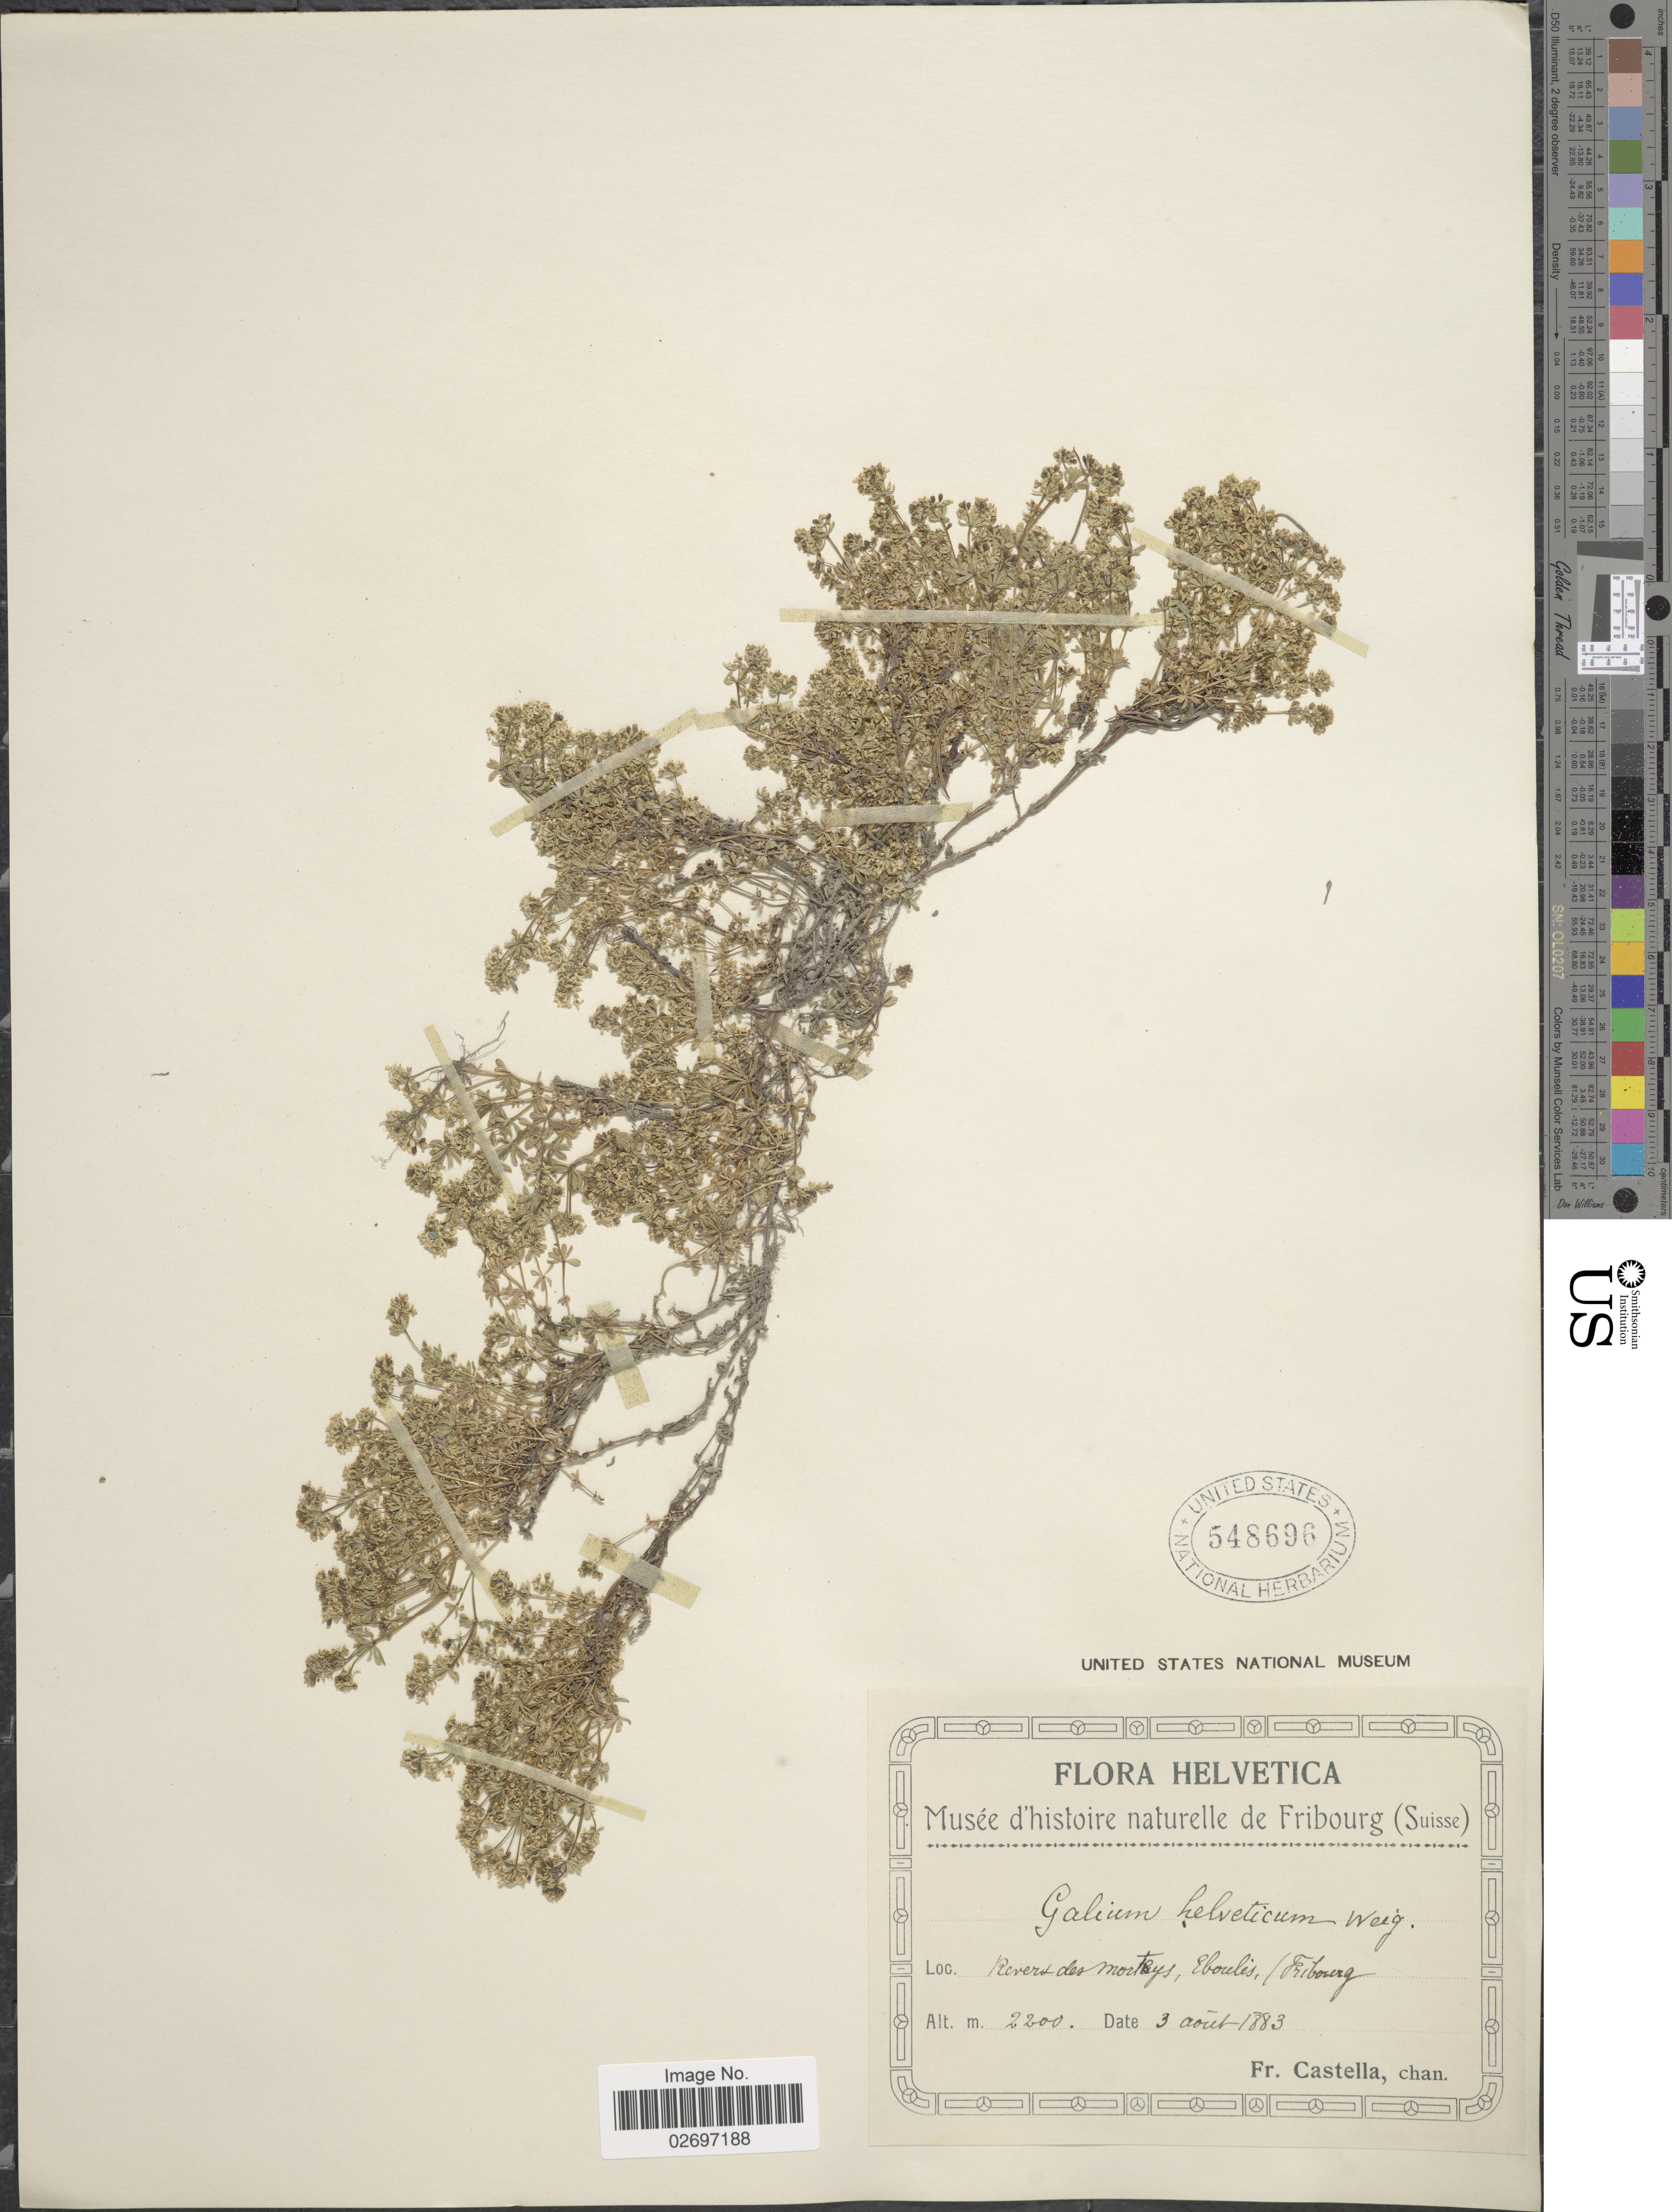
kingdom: Plantae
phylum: Tracheophyta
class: Magnoliopsida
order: Gentianales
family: Rubiaceae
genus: Galium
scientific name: Galium helveticum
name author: Weigel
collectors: Fr. Castella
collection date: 1883-08-03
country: Switzerland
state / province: Fribourg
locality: Flora Helvetica, Revert des Morteys, Éboulis, (Fribourg)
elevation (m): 2300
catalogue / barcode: US 548696